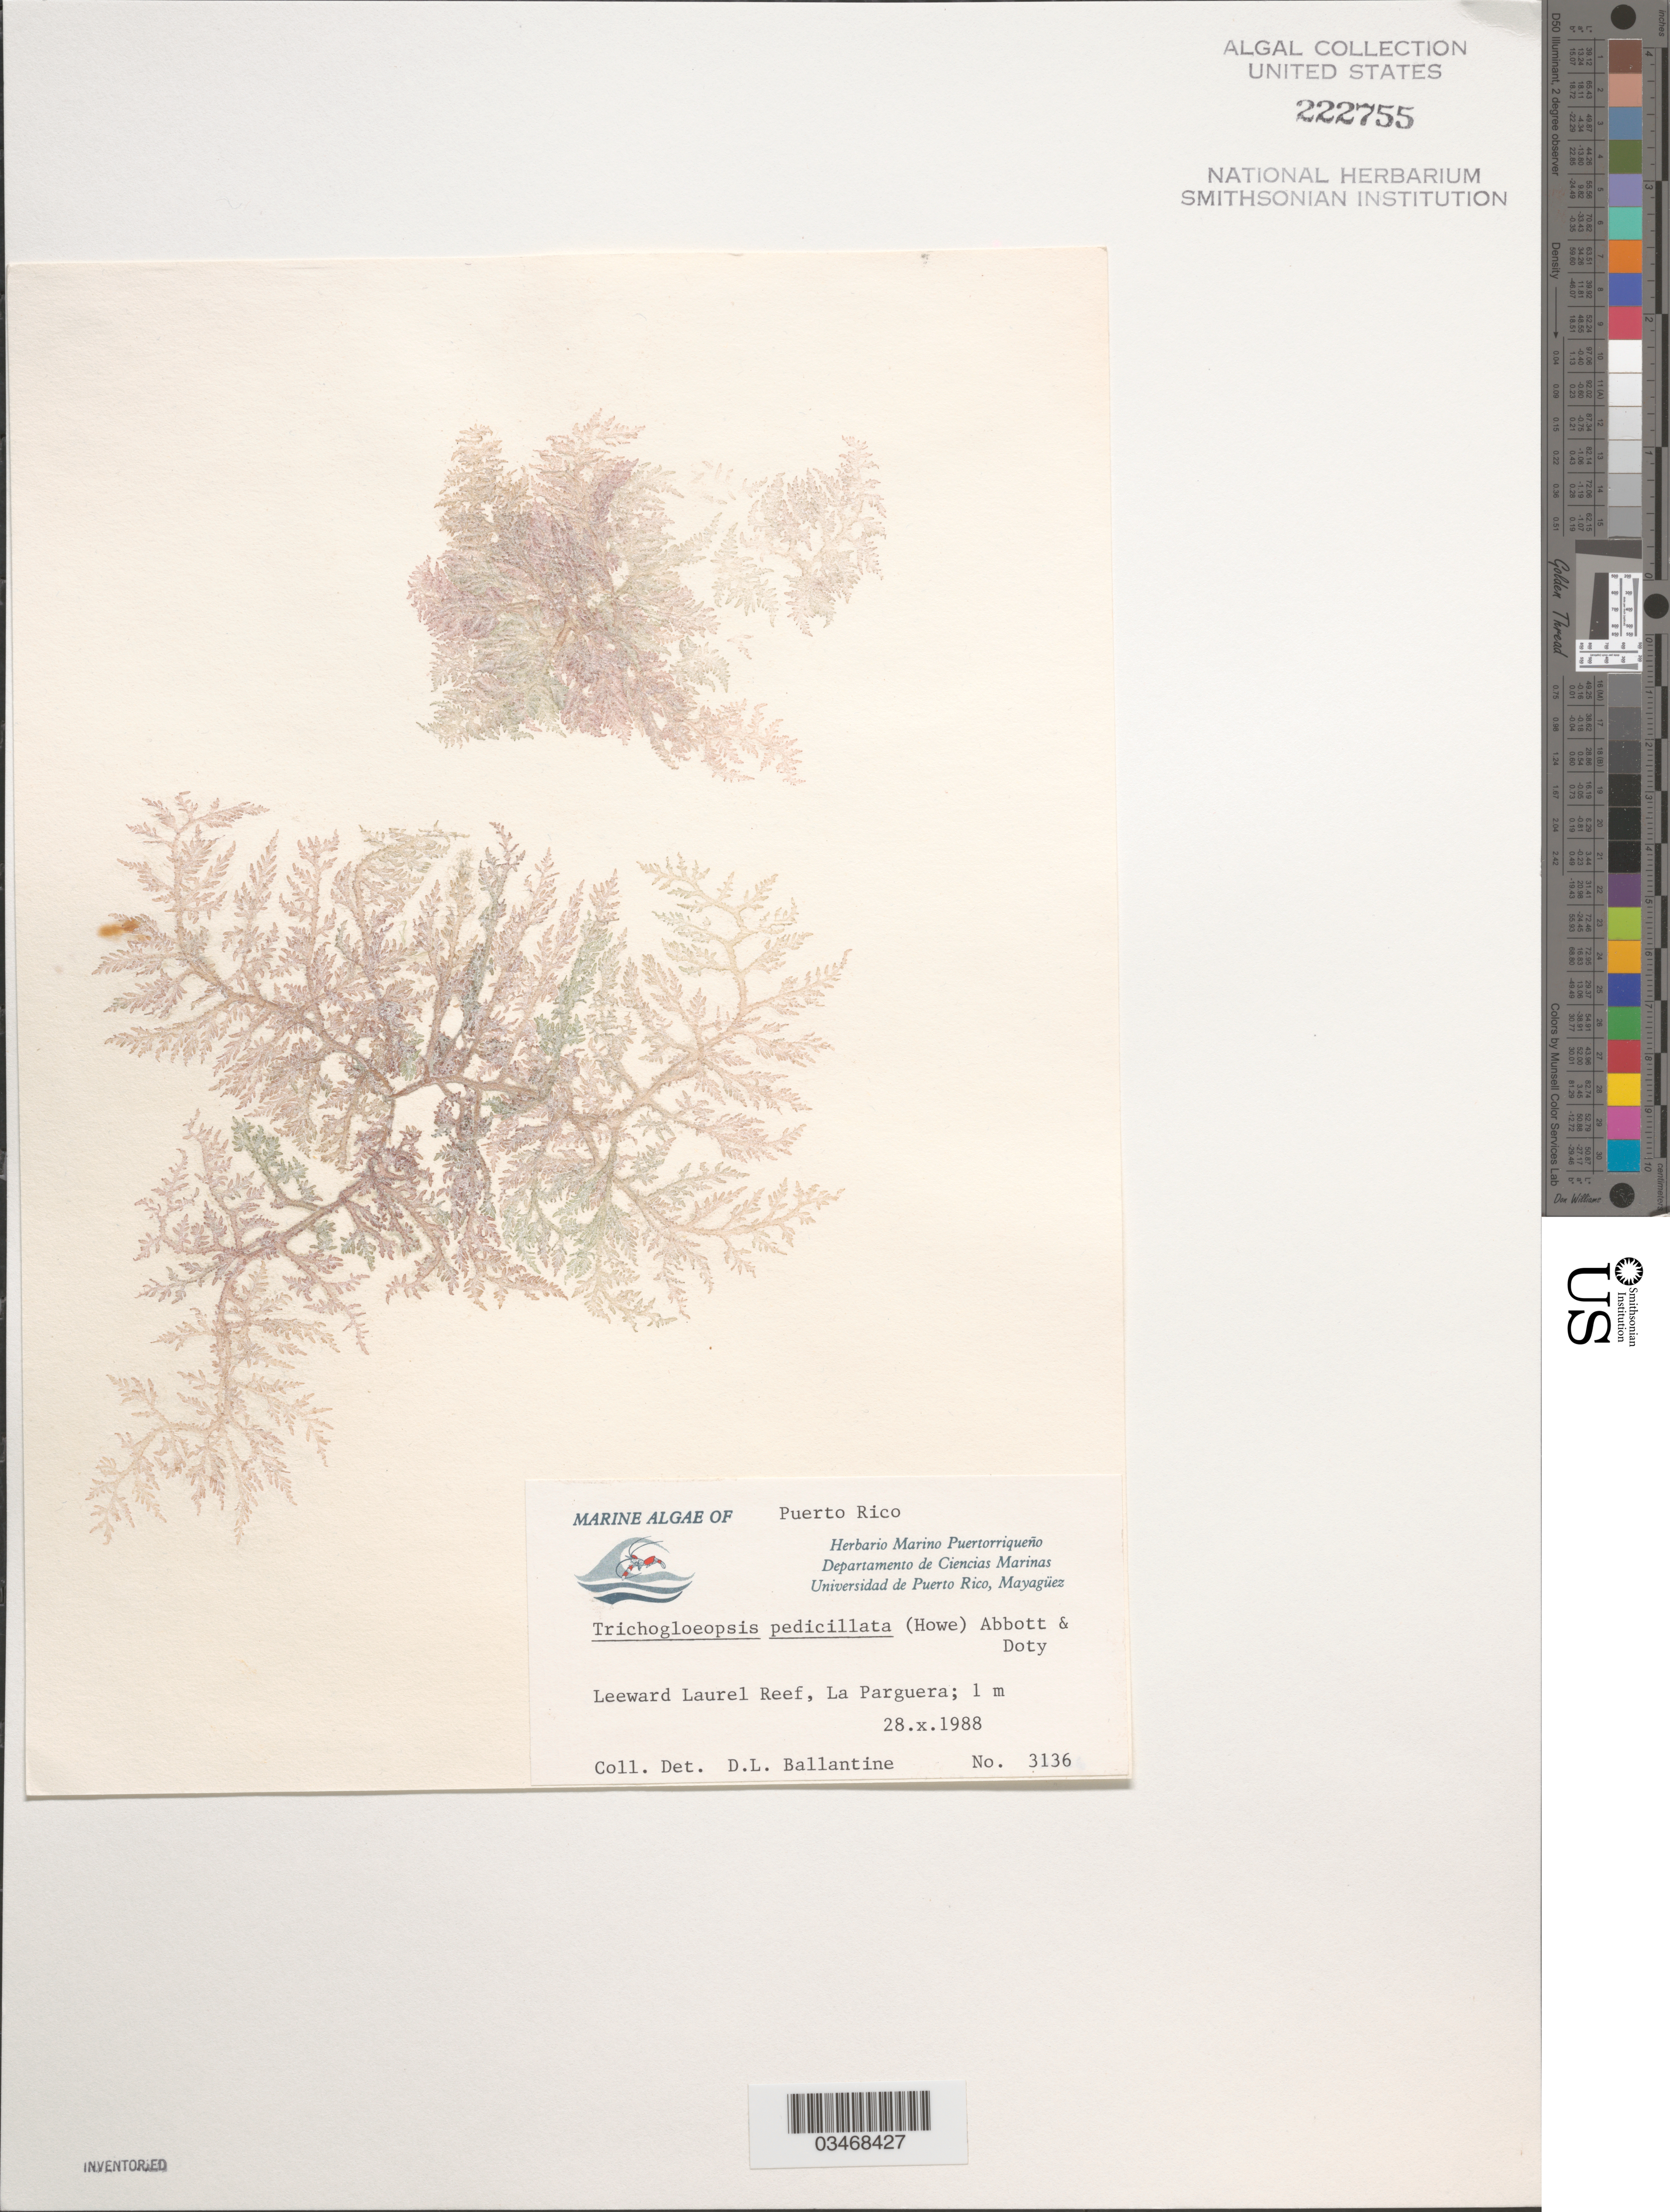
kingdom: Plantae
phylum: Rhodophyta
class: Florideophyceae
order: Nemaliales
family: Liagoraceae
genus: Trichogloeopsis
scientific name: Trichogloeopsis pedicellata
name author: (M. Howe in Britton & Millsp.) I.A. Abbott & Doty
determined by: Ballantine, D. L.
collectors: D.L. Ballantine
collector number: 3136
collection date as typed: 28 Oct 1988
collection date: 1988-10-28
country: Puerto Rico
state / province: Lajas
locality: La Parguera, leeward Laurel Reef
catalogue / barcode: US 222755